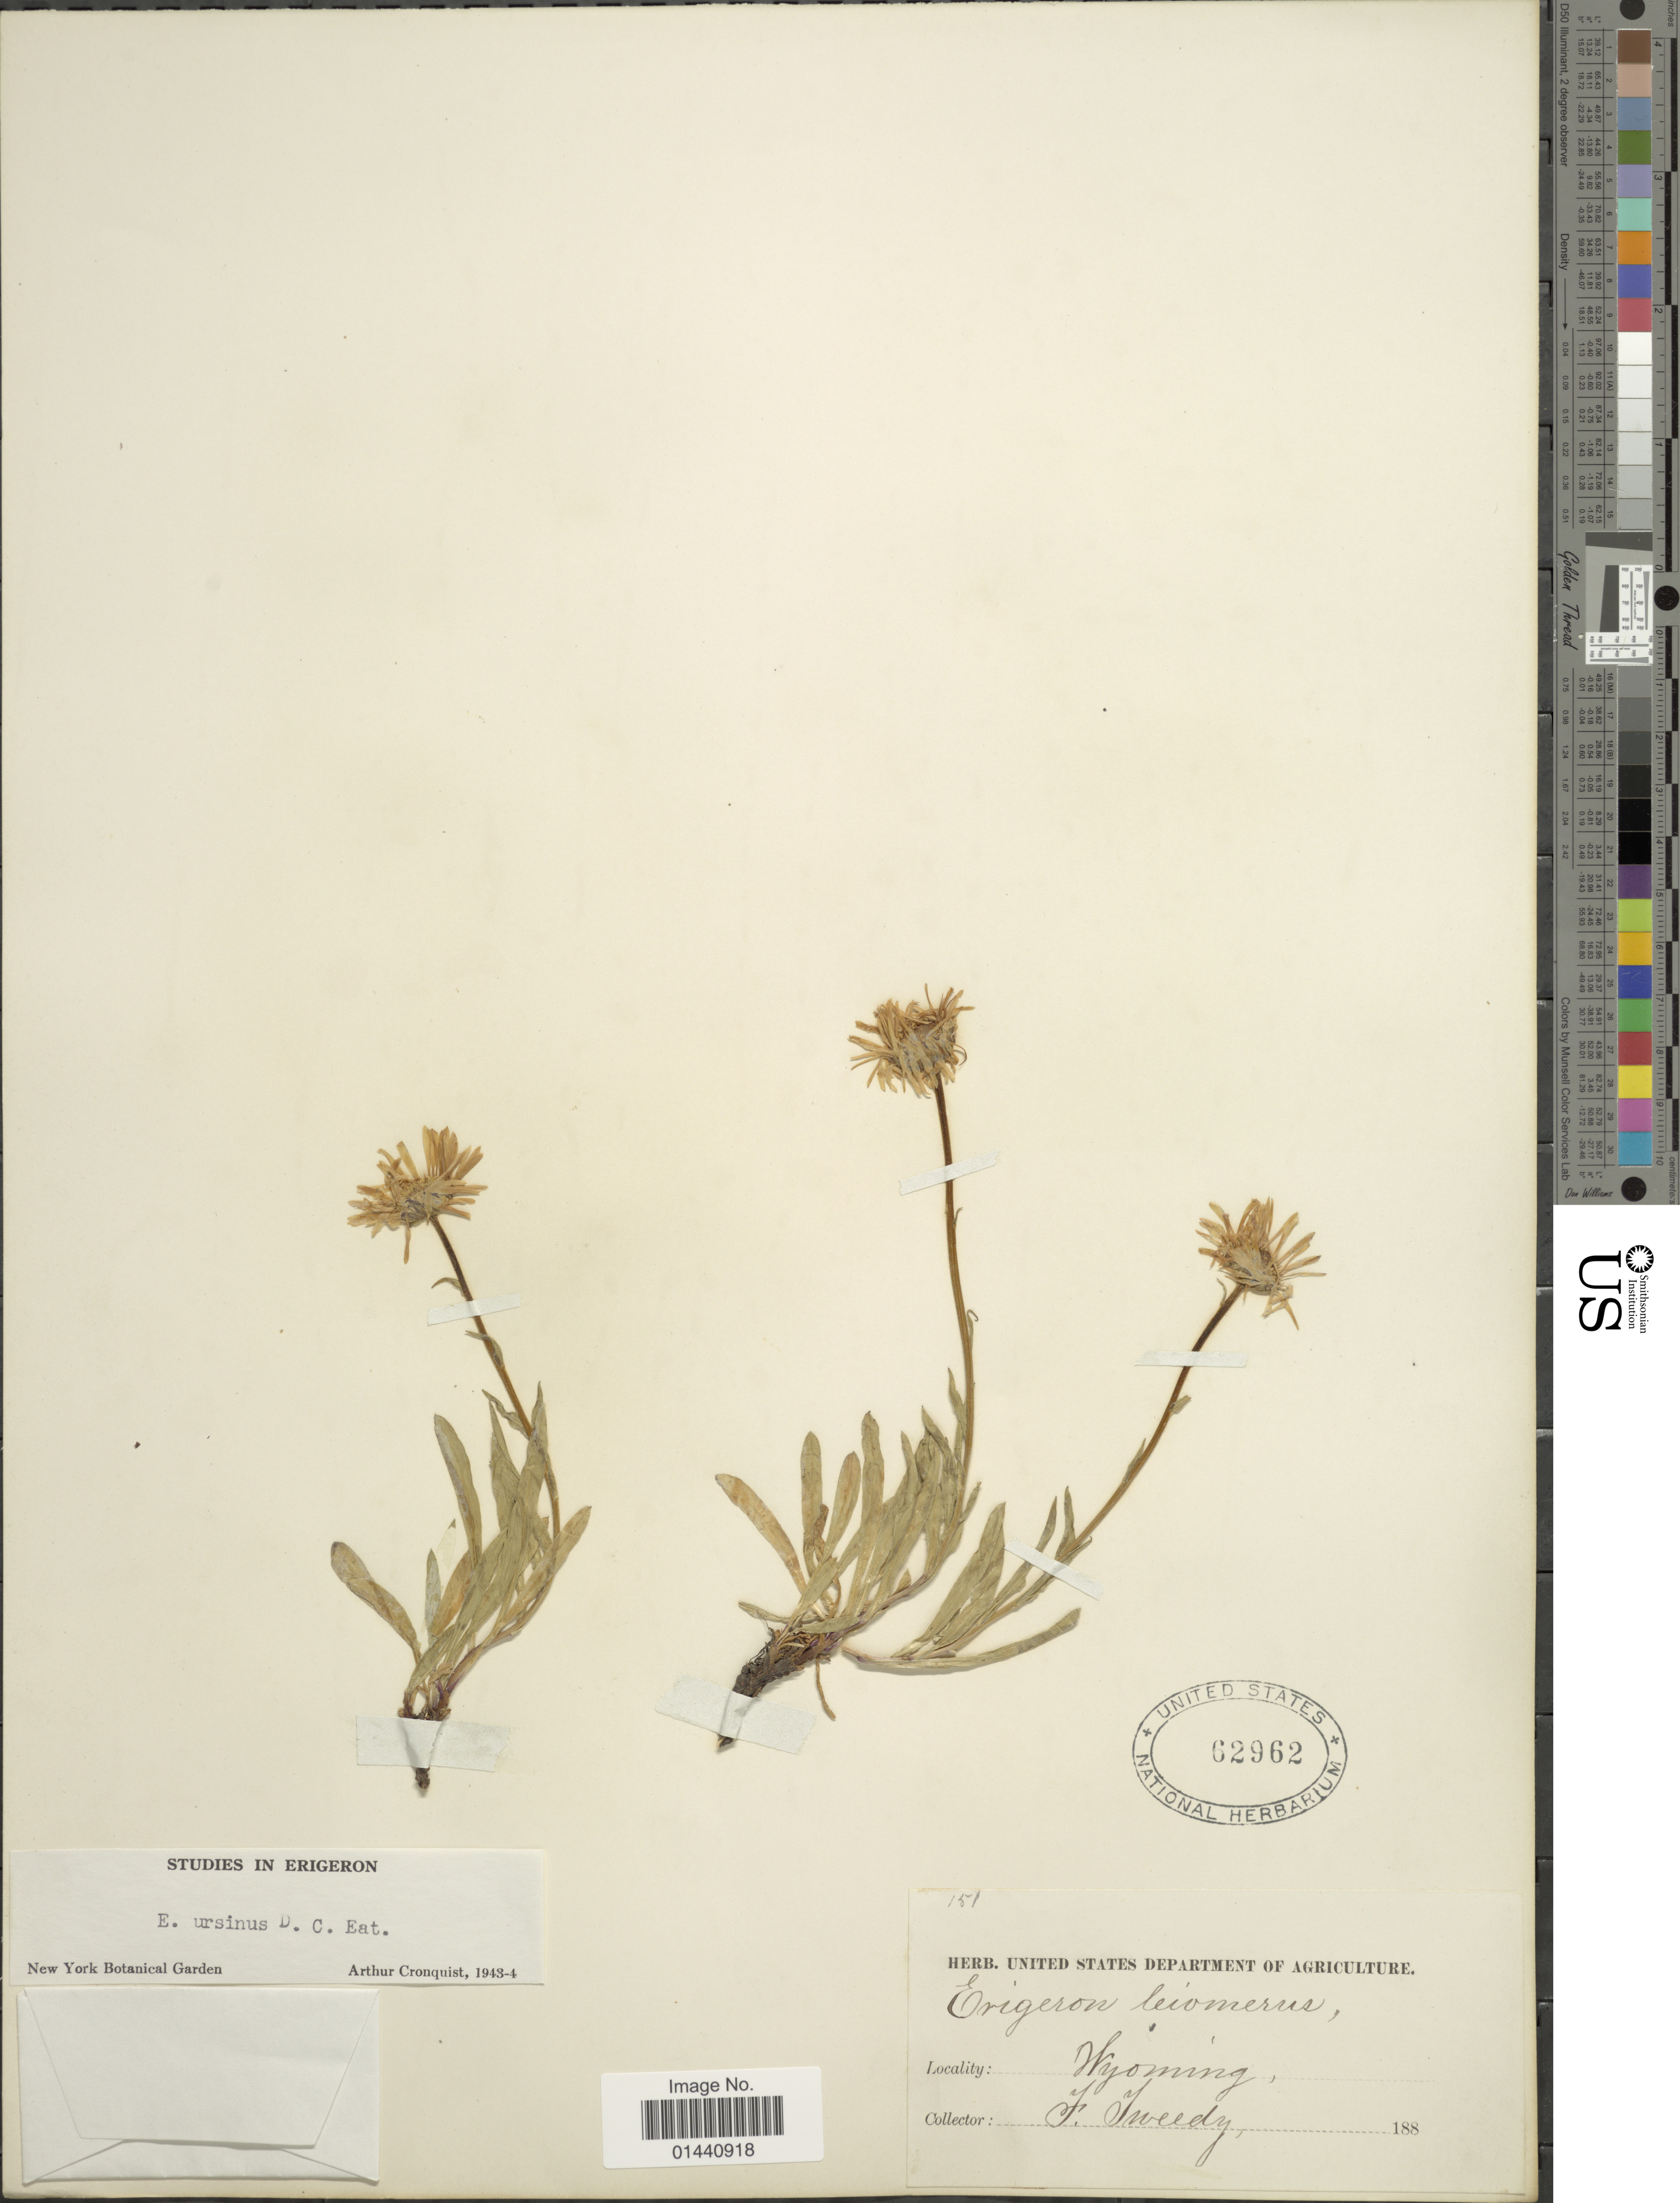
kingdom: Plantae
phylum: Tracheophyta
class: Magnoliopsida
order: Asterales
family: Asteraceae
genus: Erigeron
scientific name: Erigeron ursinus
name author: D.C. Eaton in C. King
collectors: F. Tweedy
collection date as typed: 188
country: United States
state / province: Wyoming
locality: Wyoming.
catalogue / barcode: US 62962